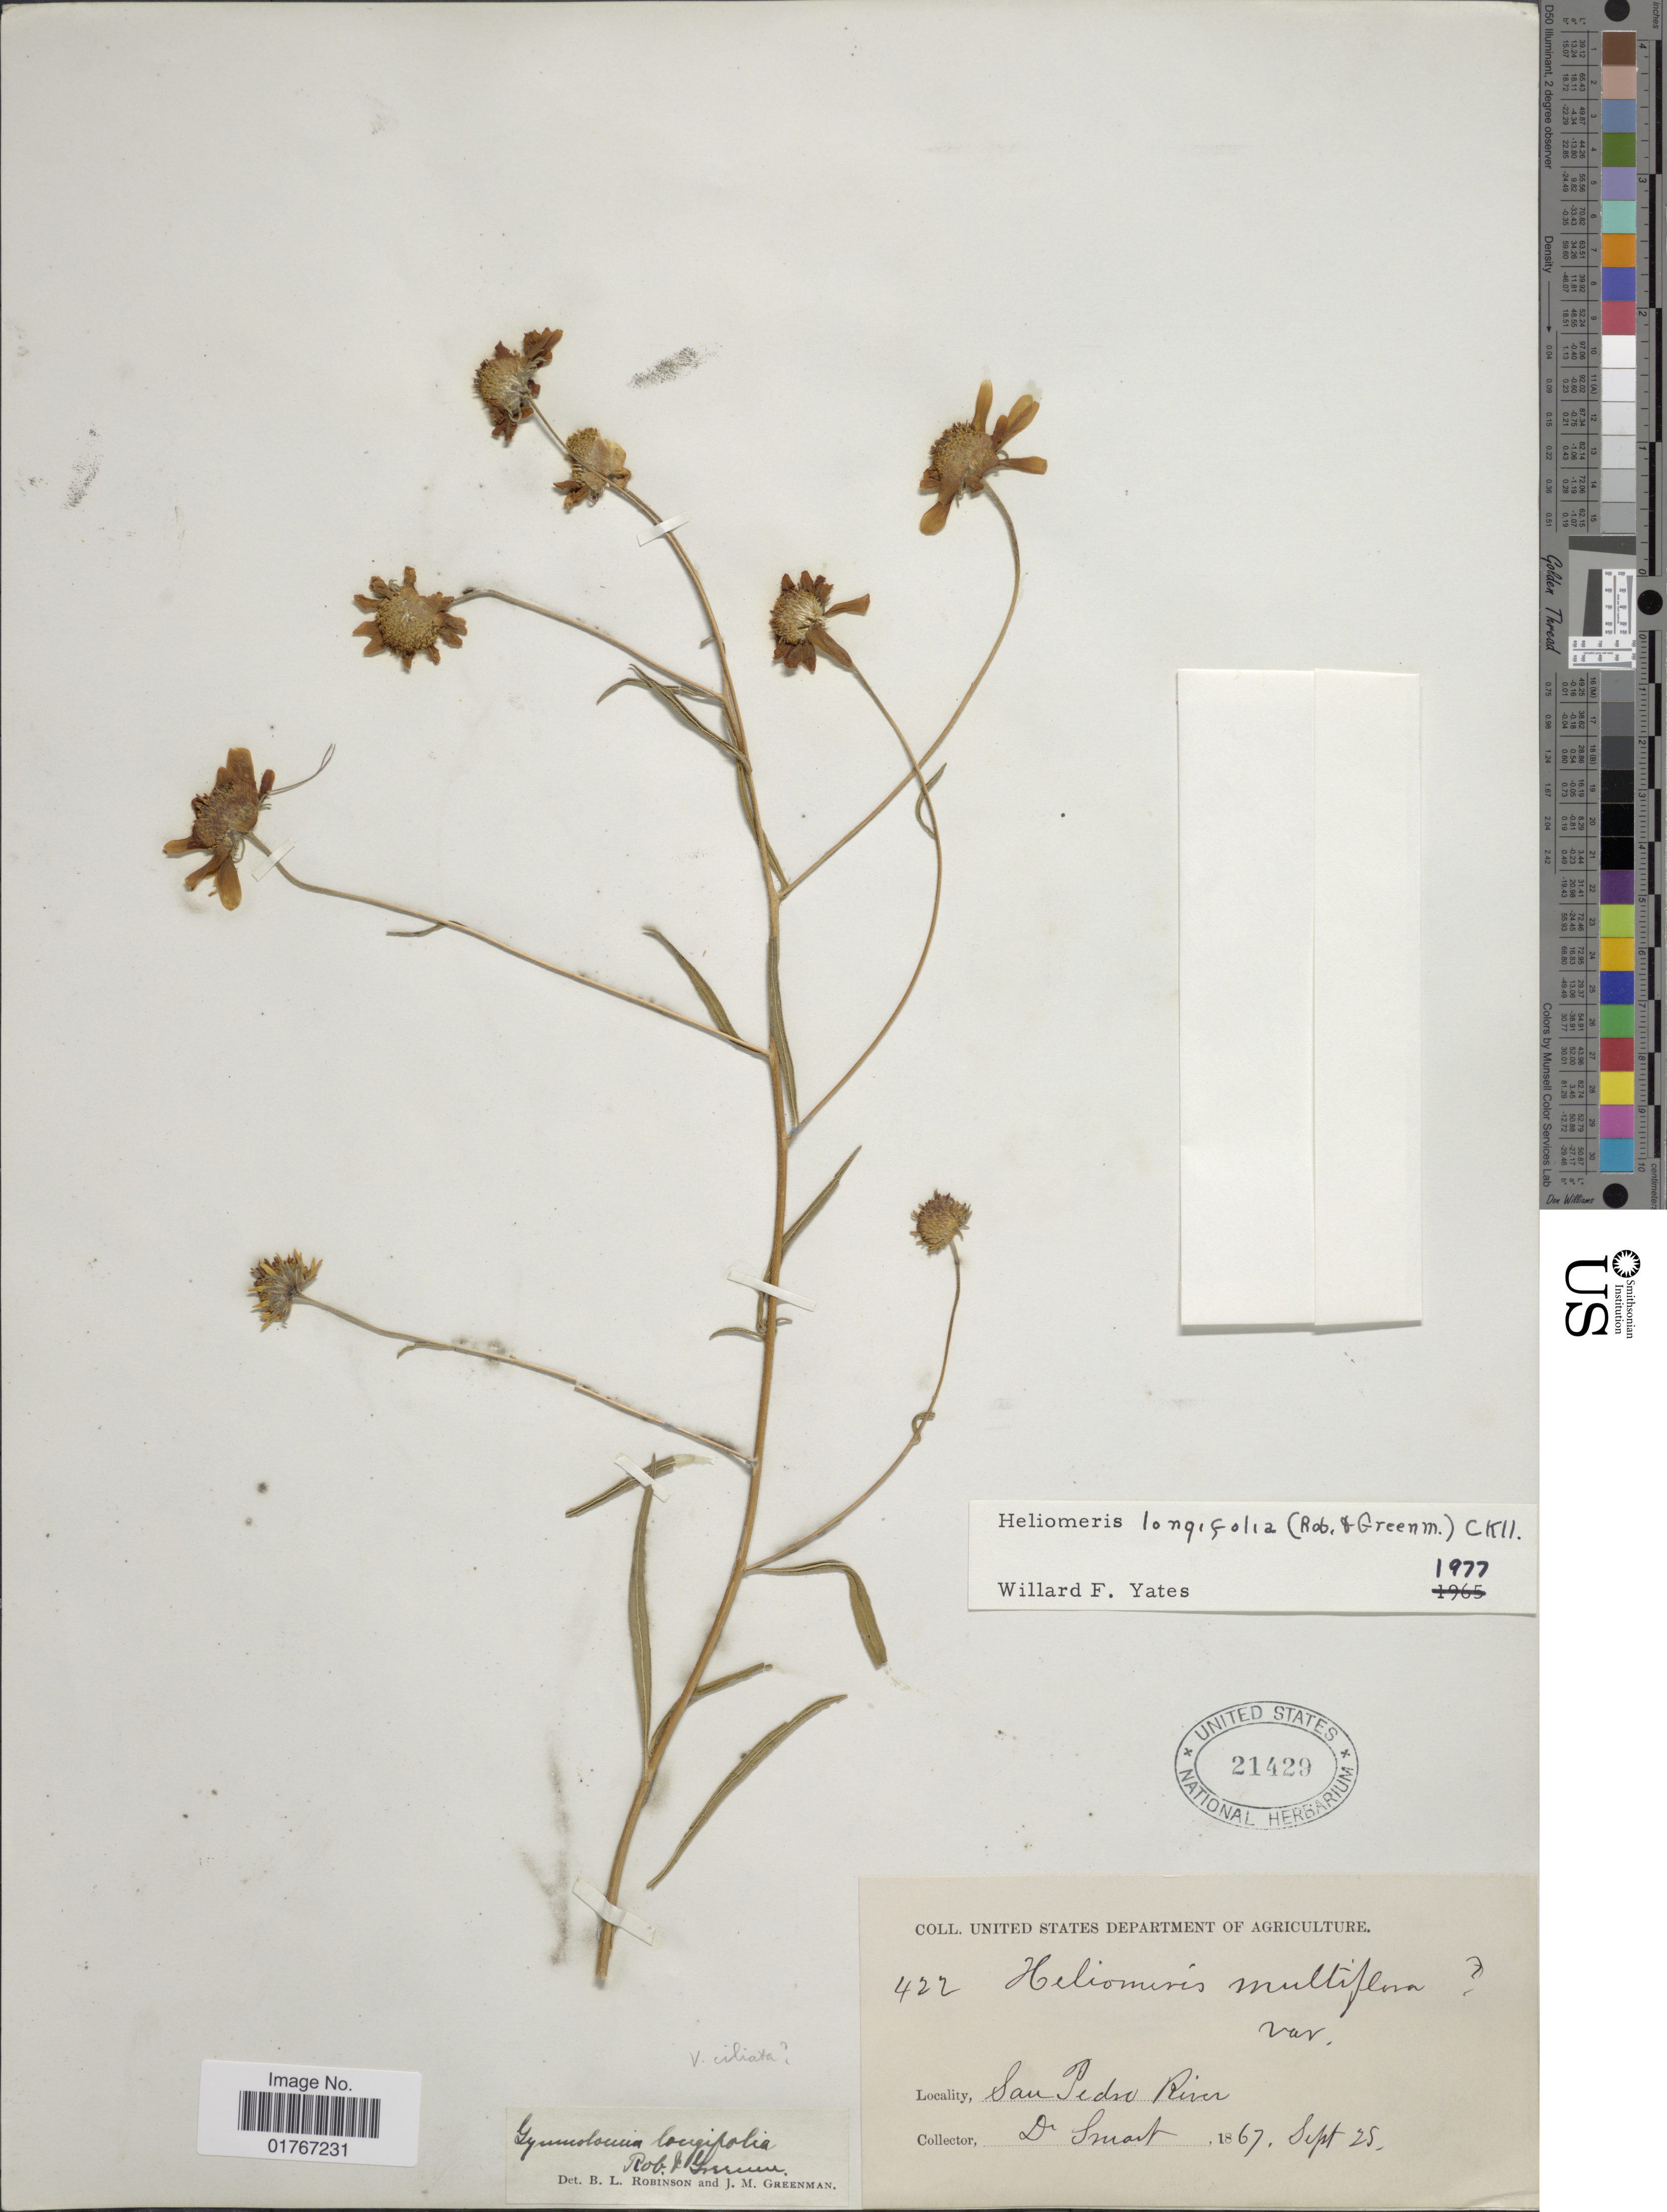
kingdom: Plantae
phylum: Tracheophyta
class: Magnoliopsida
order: Asterales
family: Asteraceae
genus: Heliomeris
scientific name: Heliomeris longifolia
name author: (B.L. Rob.) Cockerell & Greenm.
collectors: -. Smart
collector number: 422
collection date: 1867-09-25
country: United States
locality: San Pedro River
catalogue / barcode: US 21429